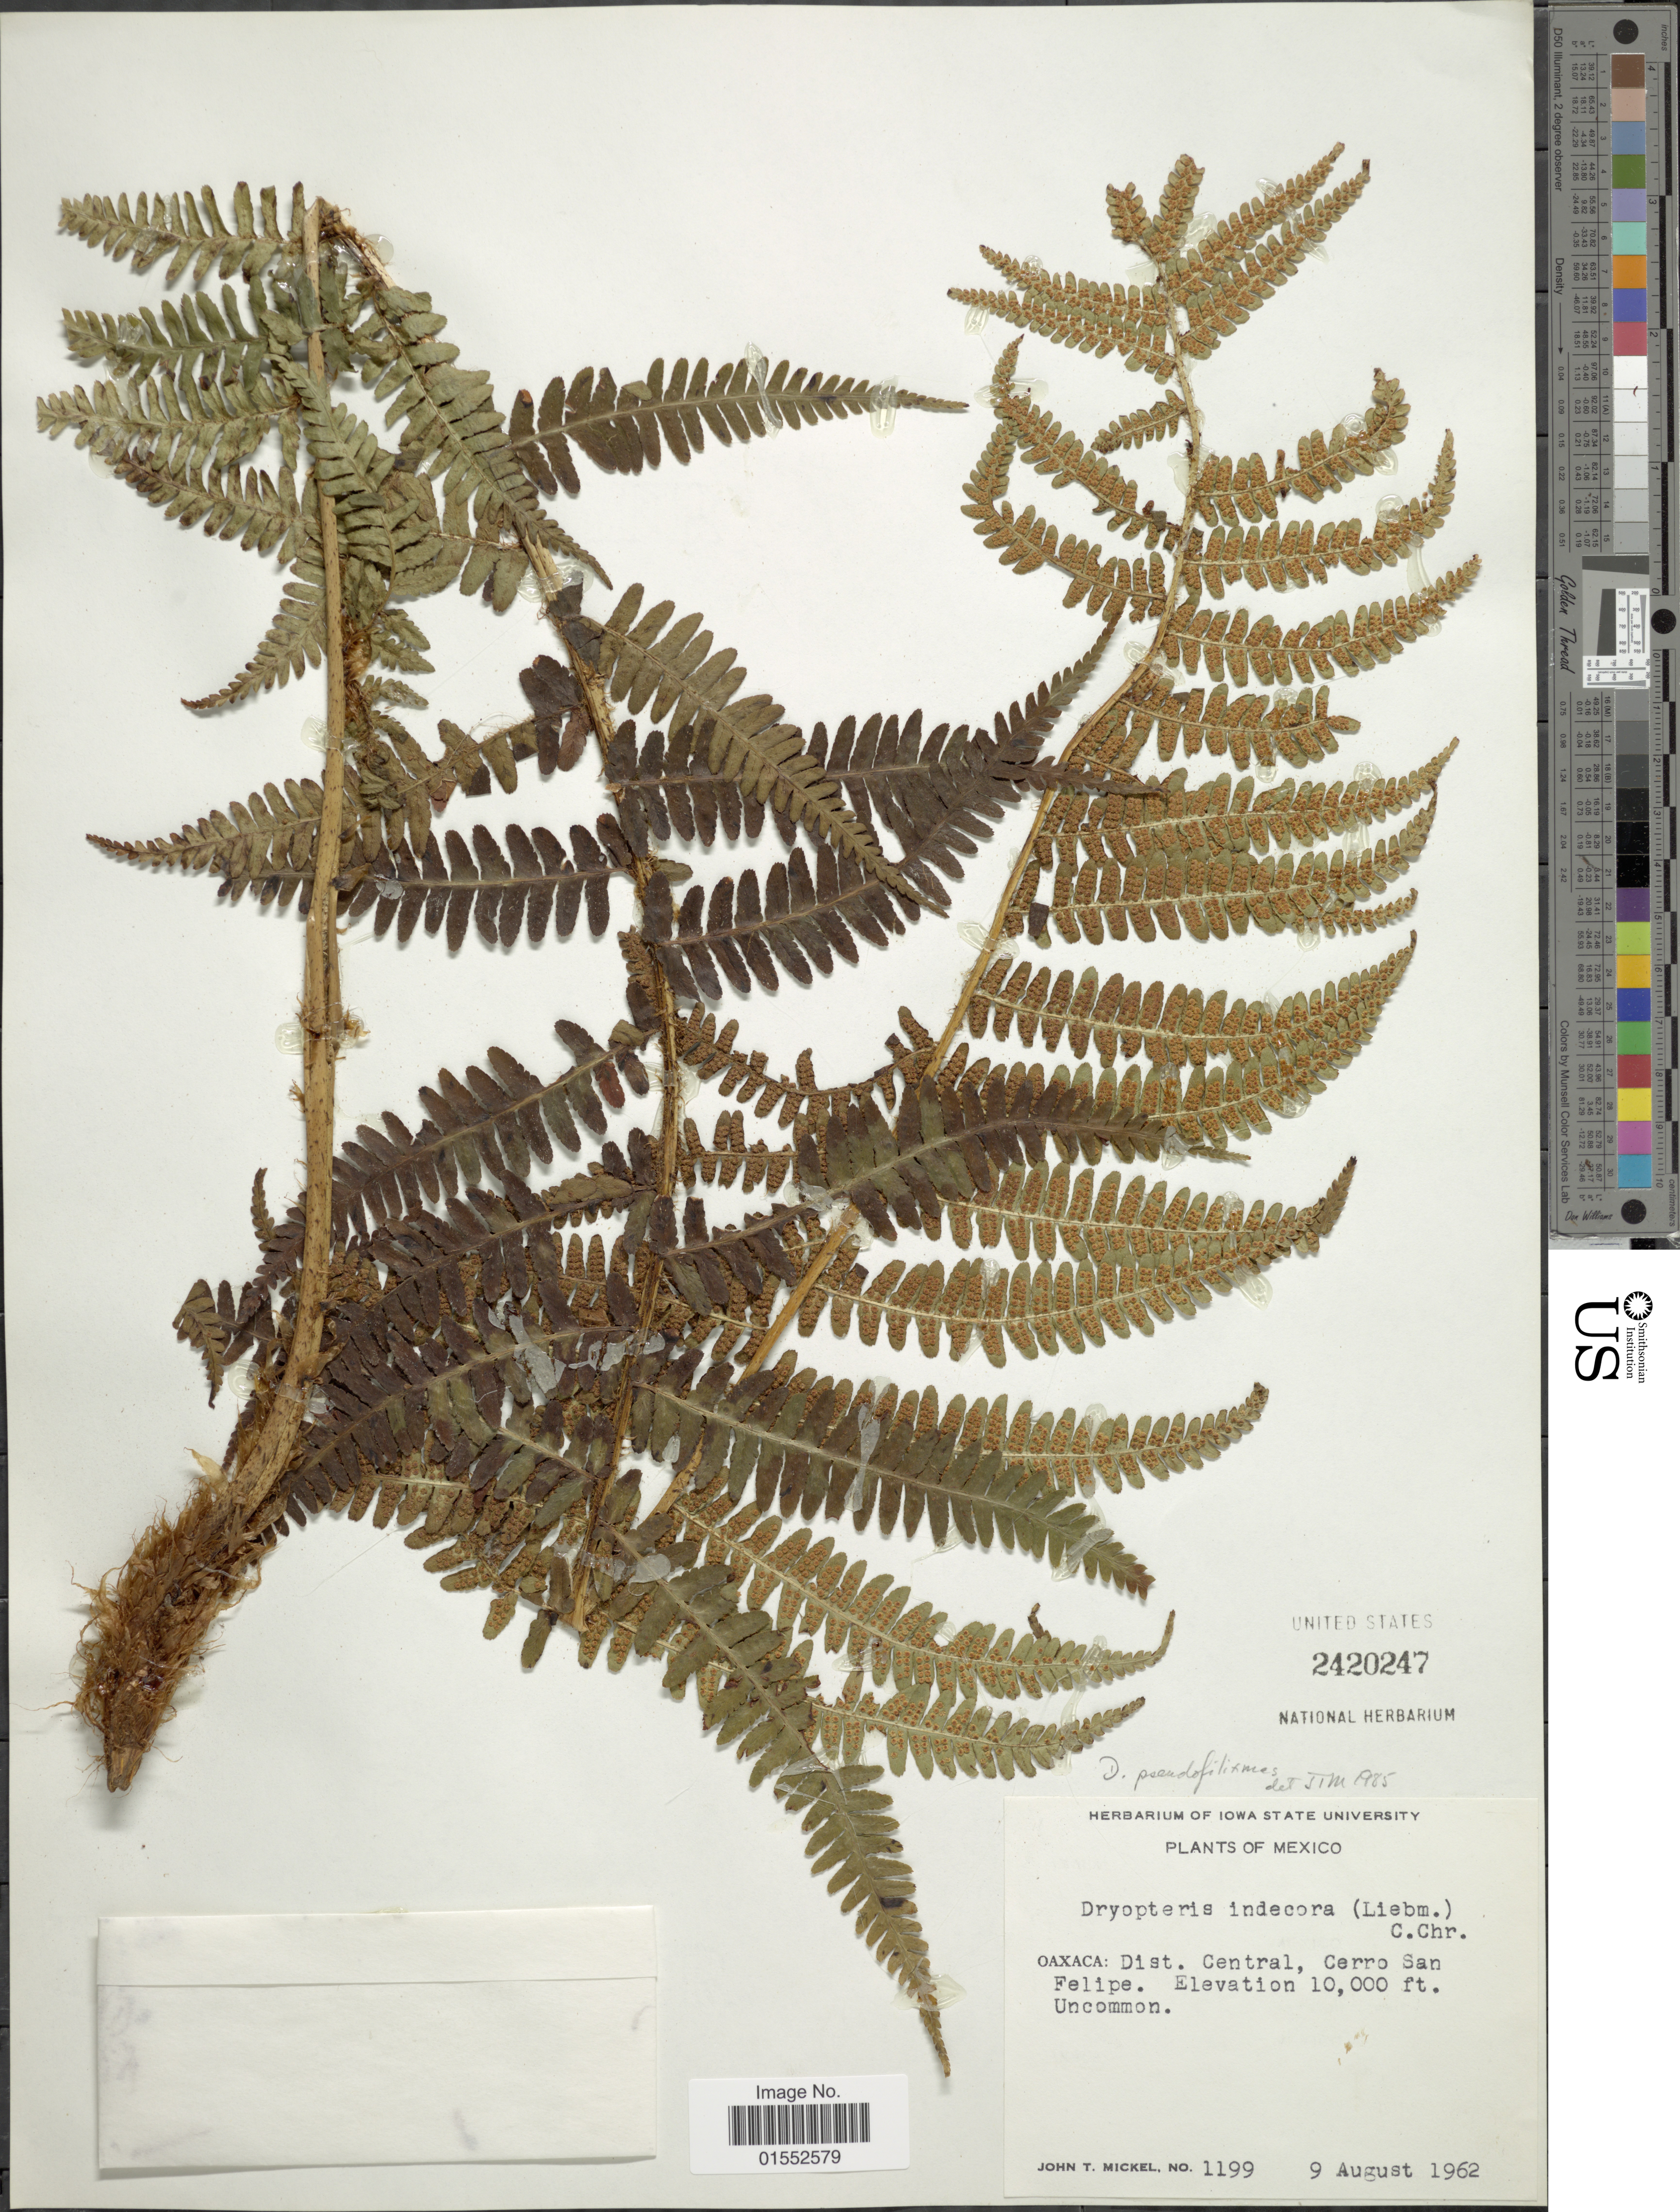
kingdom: Plantae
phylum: Tracheophyta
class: Polypodiopsida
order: Polypodiales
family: Dryopteridaceae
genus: Dryopteris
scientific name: Dryopteris pseudofilix-mas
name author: (Fée) Rothm.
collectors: J. T. Mickel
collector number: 1199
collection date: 1962-08-09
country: Mexico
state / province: Oaxaca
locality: Dist. Central, Cerro San Felipe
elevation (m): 3048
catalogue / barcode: US 2420247